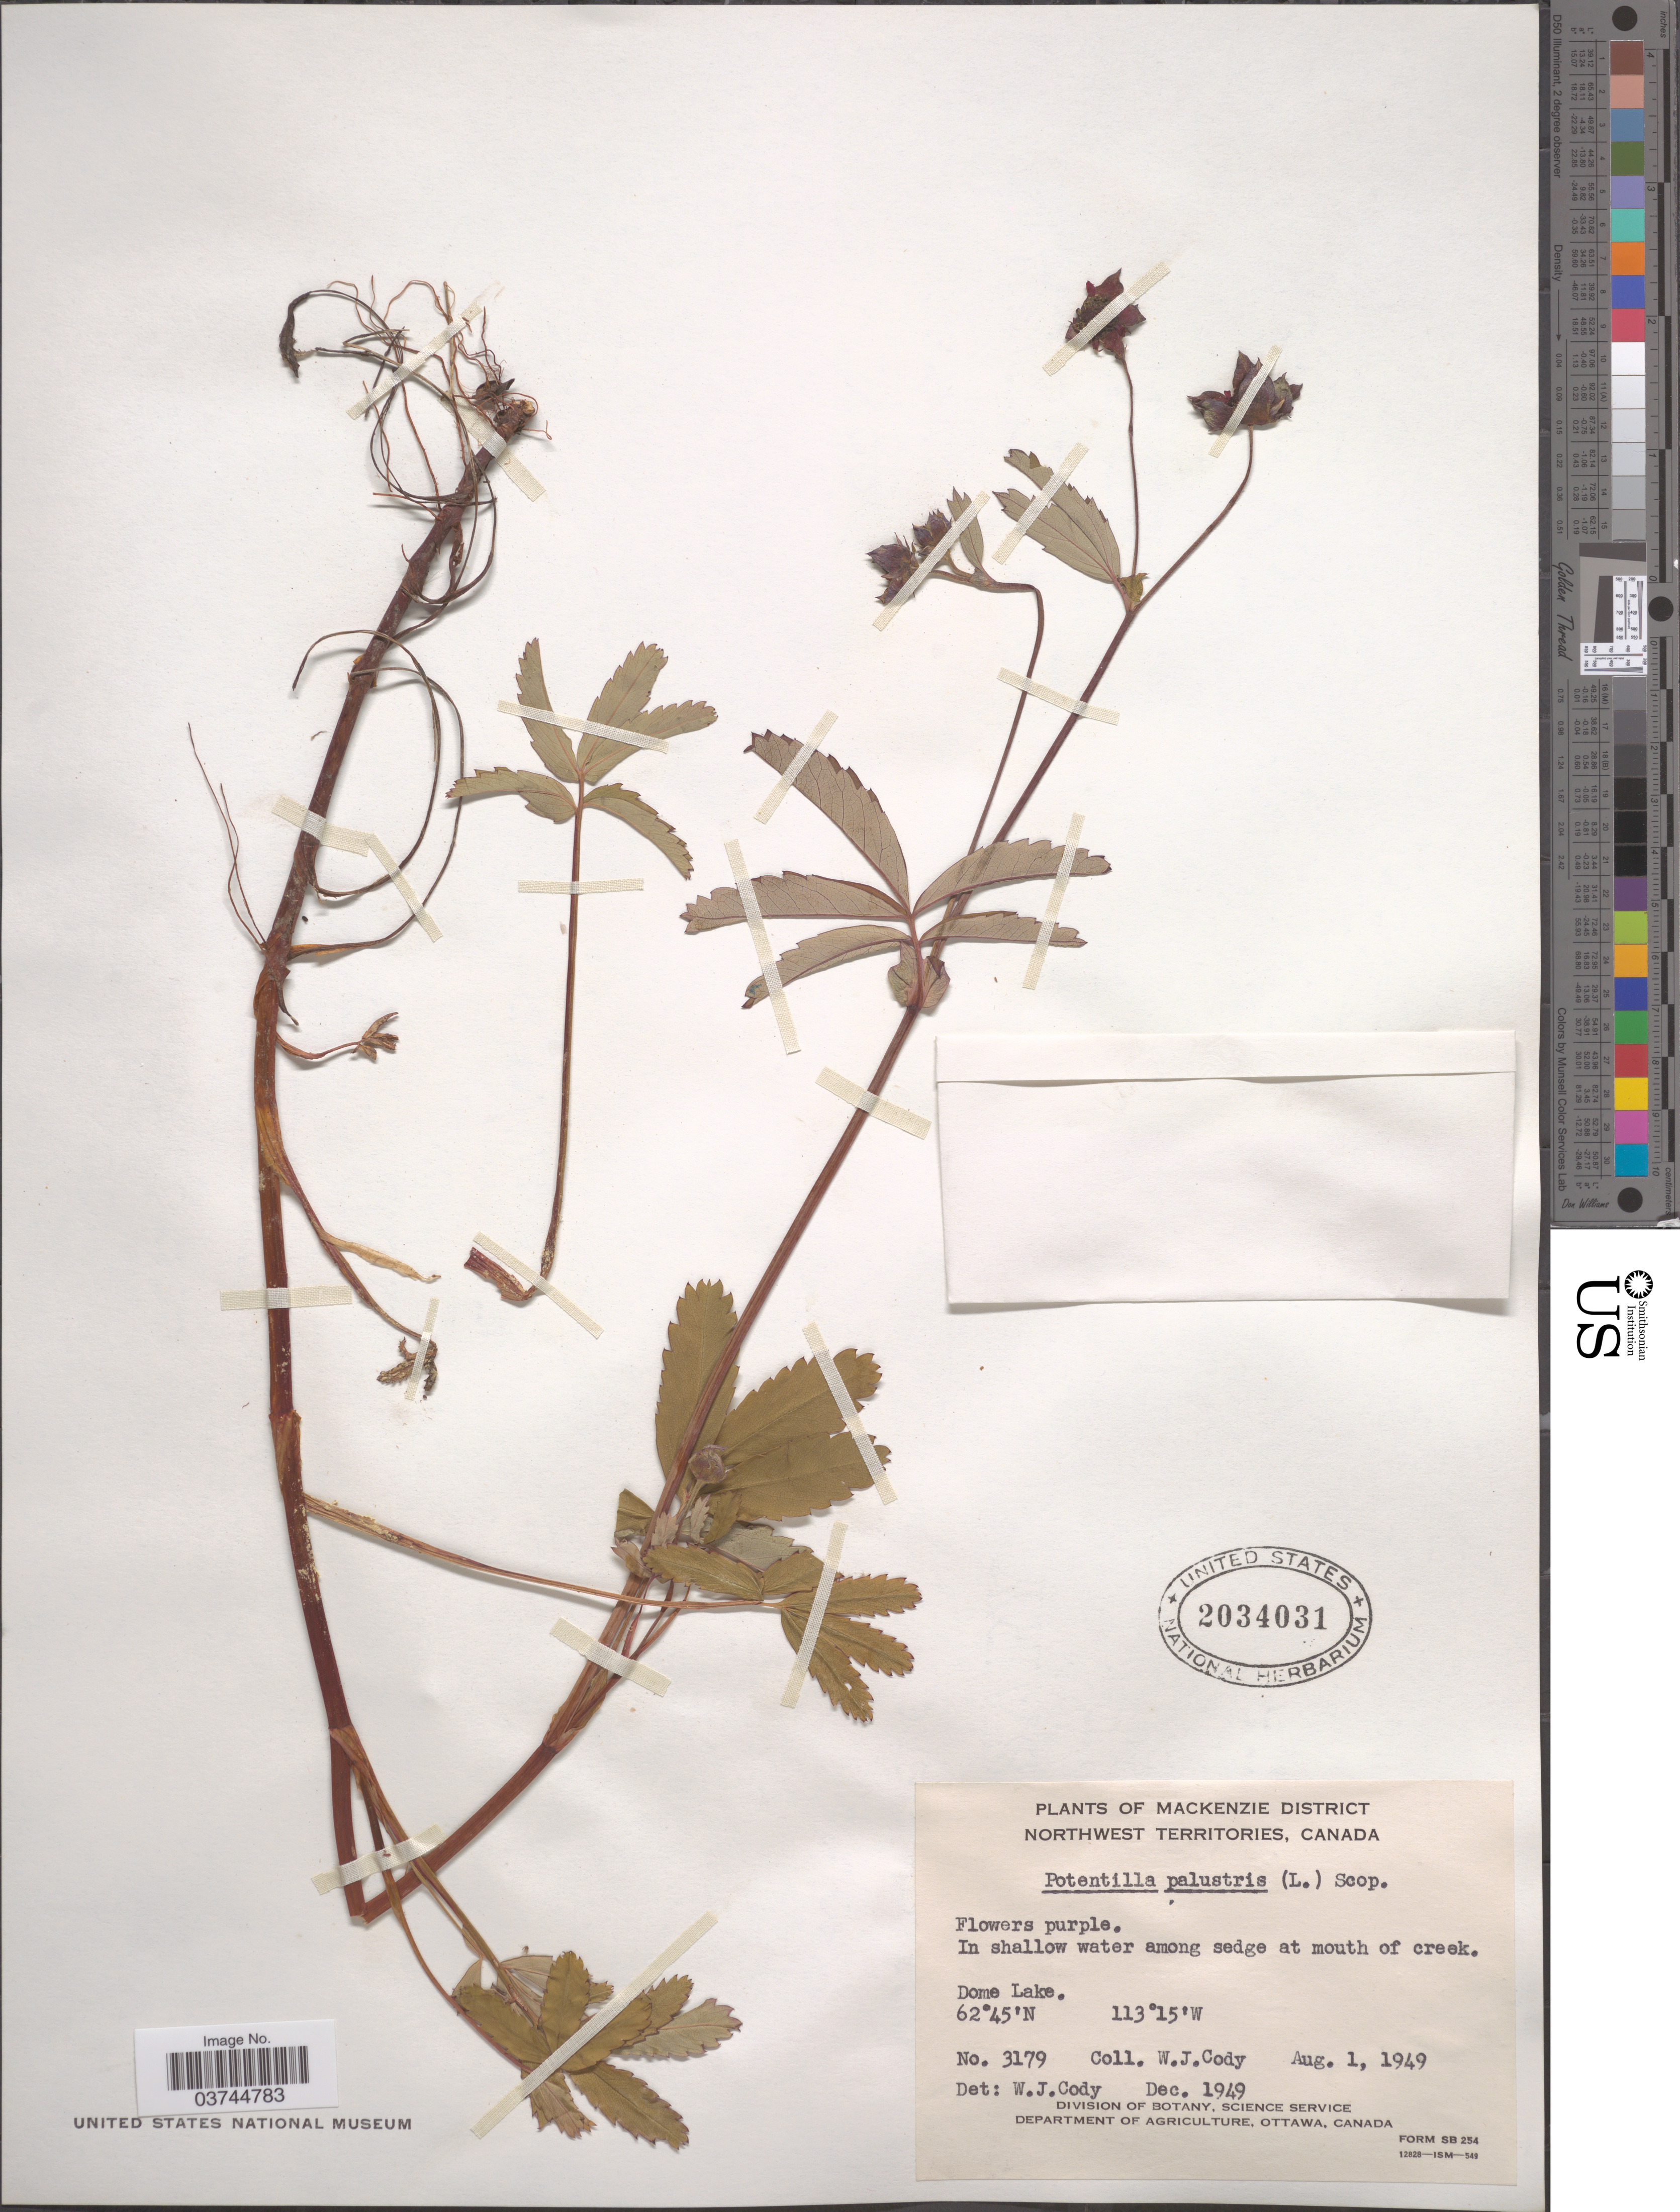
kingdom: Plantae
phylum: Tracheophyta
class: Magnoliopsida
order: Rosales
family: Rosaceae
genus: Comarum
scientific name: Comarum palustre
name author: L.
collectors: W. Cody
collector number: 3179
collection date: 1949-08-01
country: Canada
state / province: Northwest Territories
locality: Dome Lake.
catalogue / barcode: US 2034031